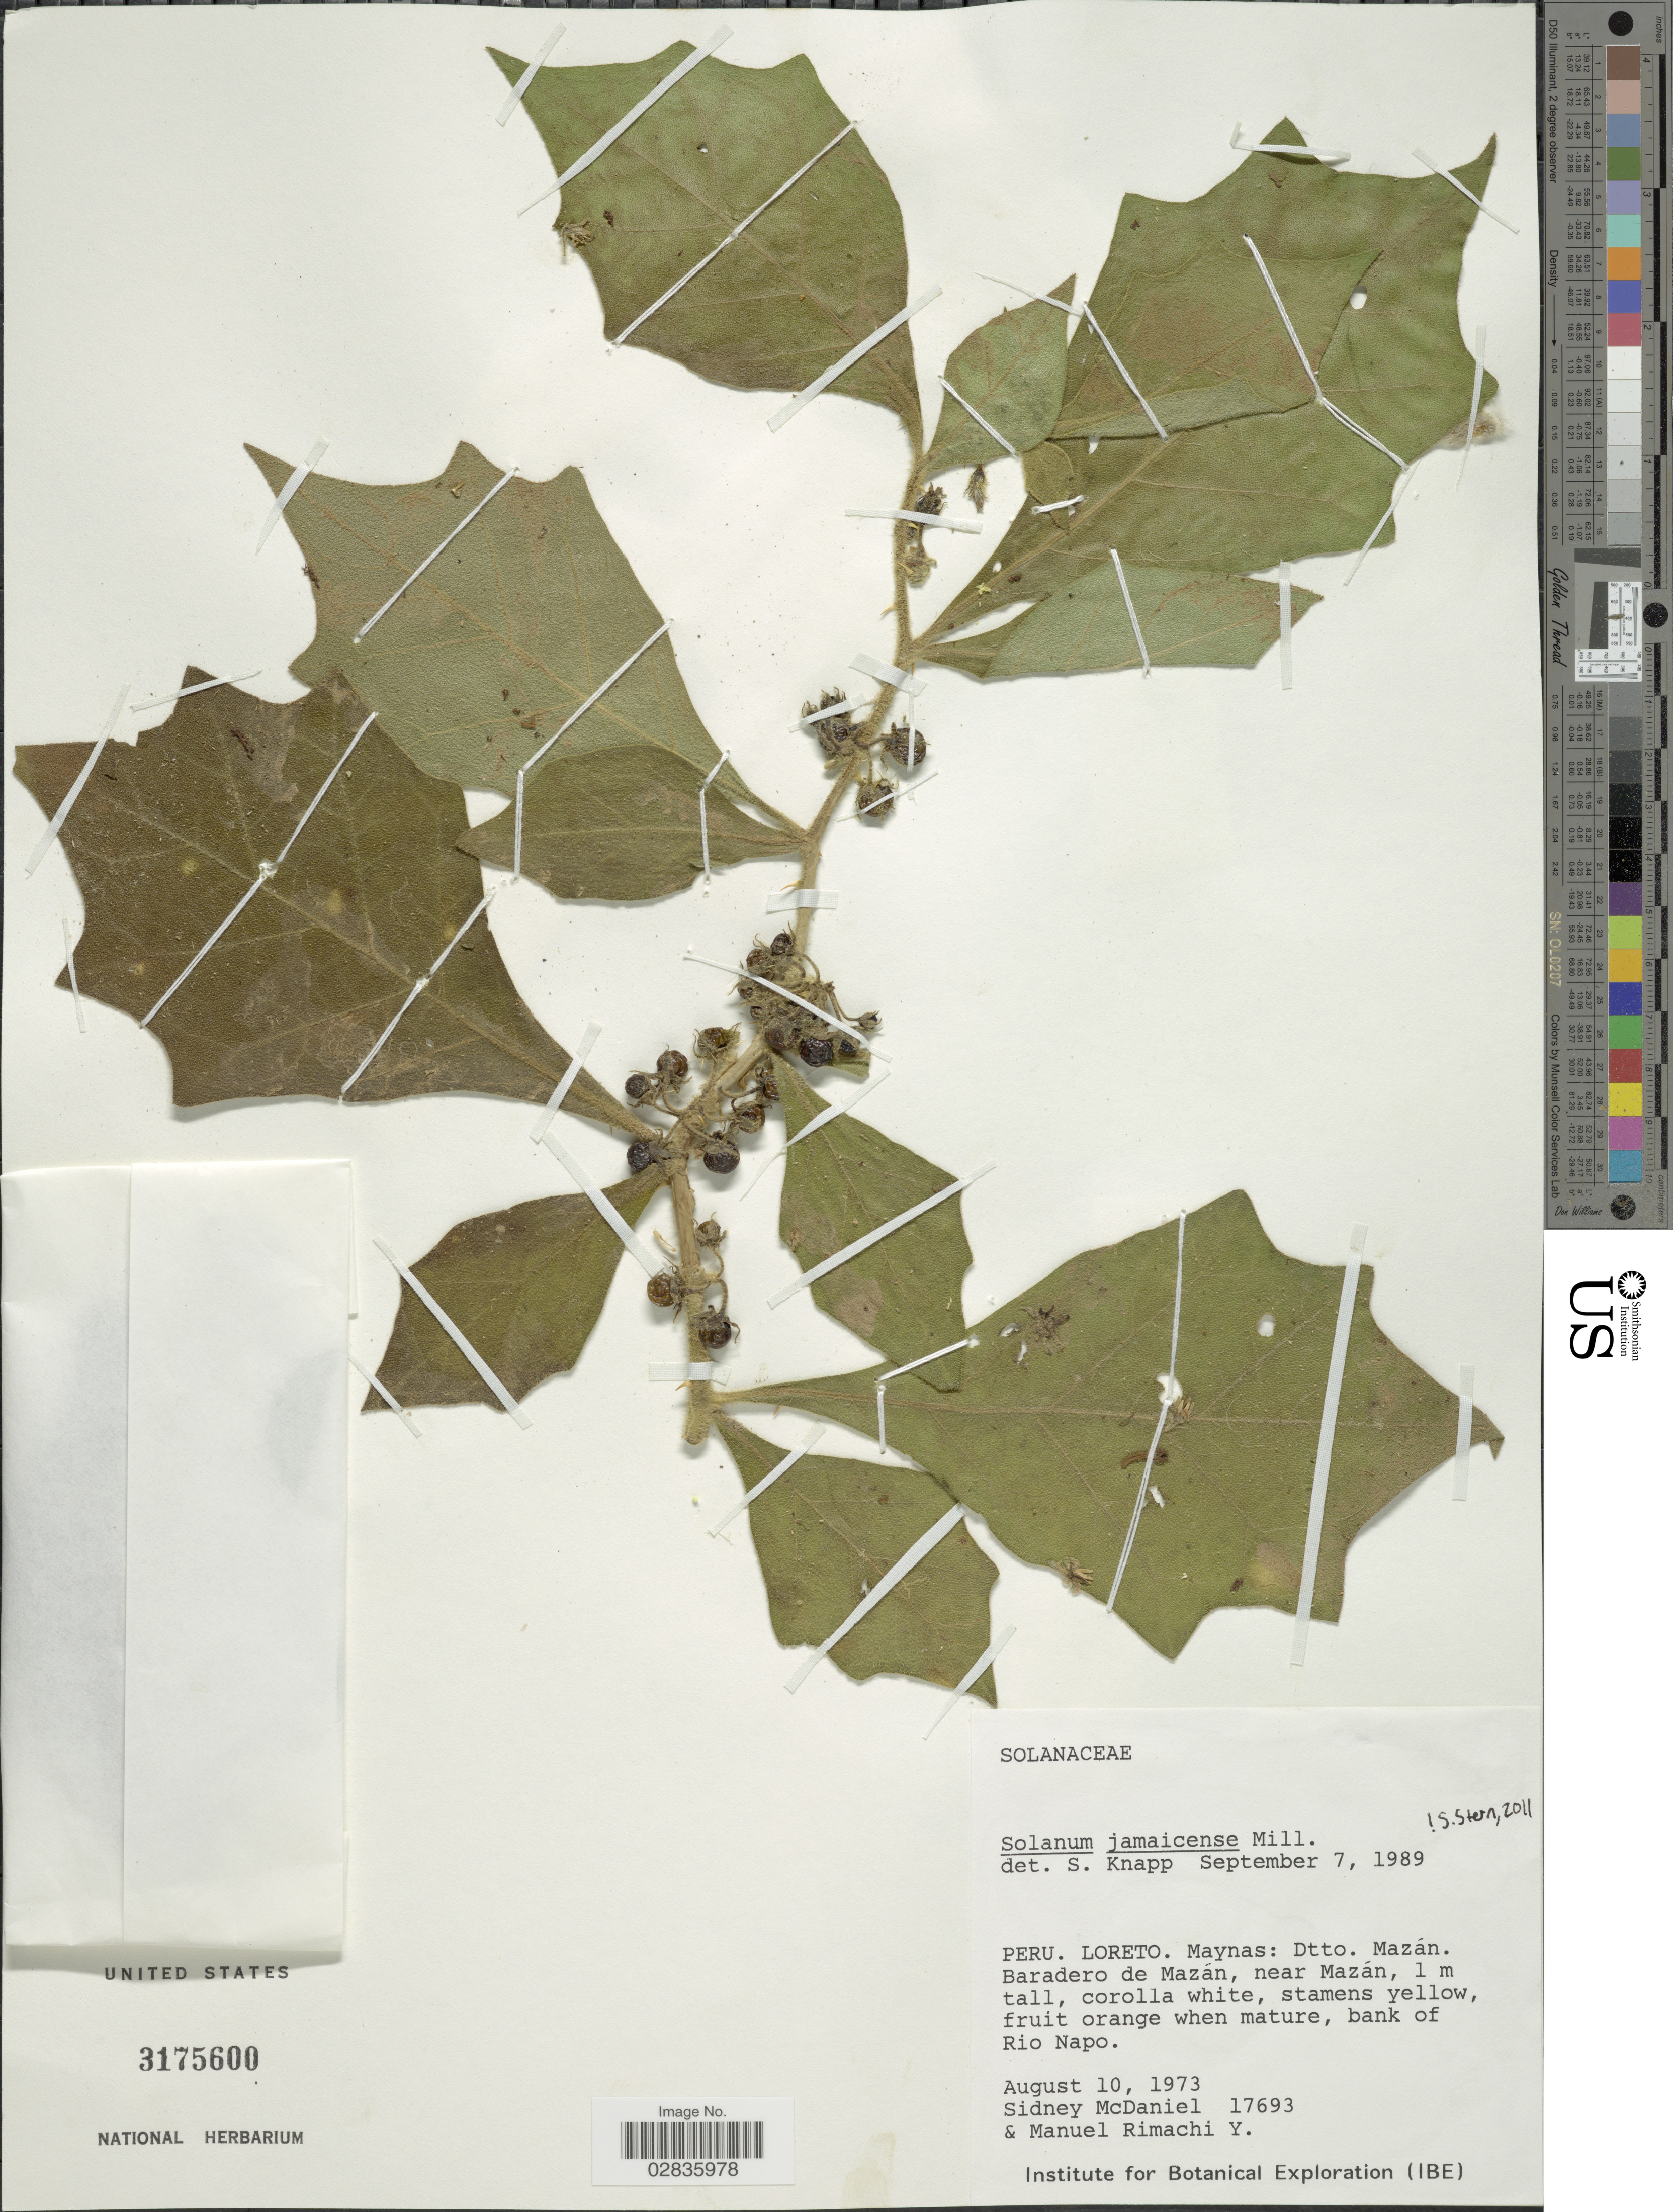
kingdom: Plantae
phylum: Tracheophyta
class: Magnoliopsida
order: Solanales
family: Solanaceae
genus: Solanum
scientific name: Solanum jamaicense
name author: Mill.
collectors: S. McDaniel & M. Rimachi Y.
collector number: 17693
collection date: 1973-08-10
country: Peru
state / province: Loreto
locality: Maynas: Dtto. Mazán. Baradero de Mazán, near Mazán. Bank of Rio Napo.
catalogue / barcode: US 3175600